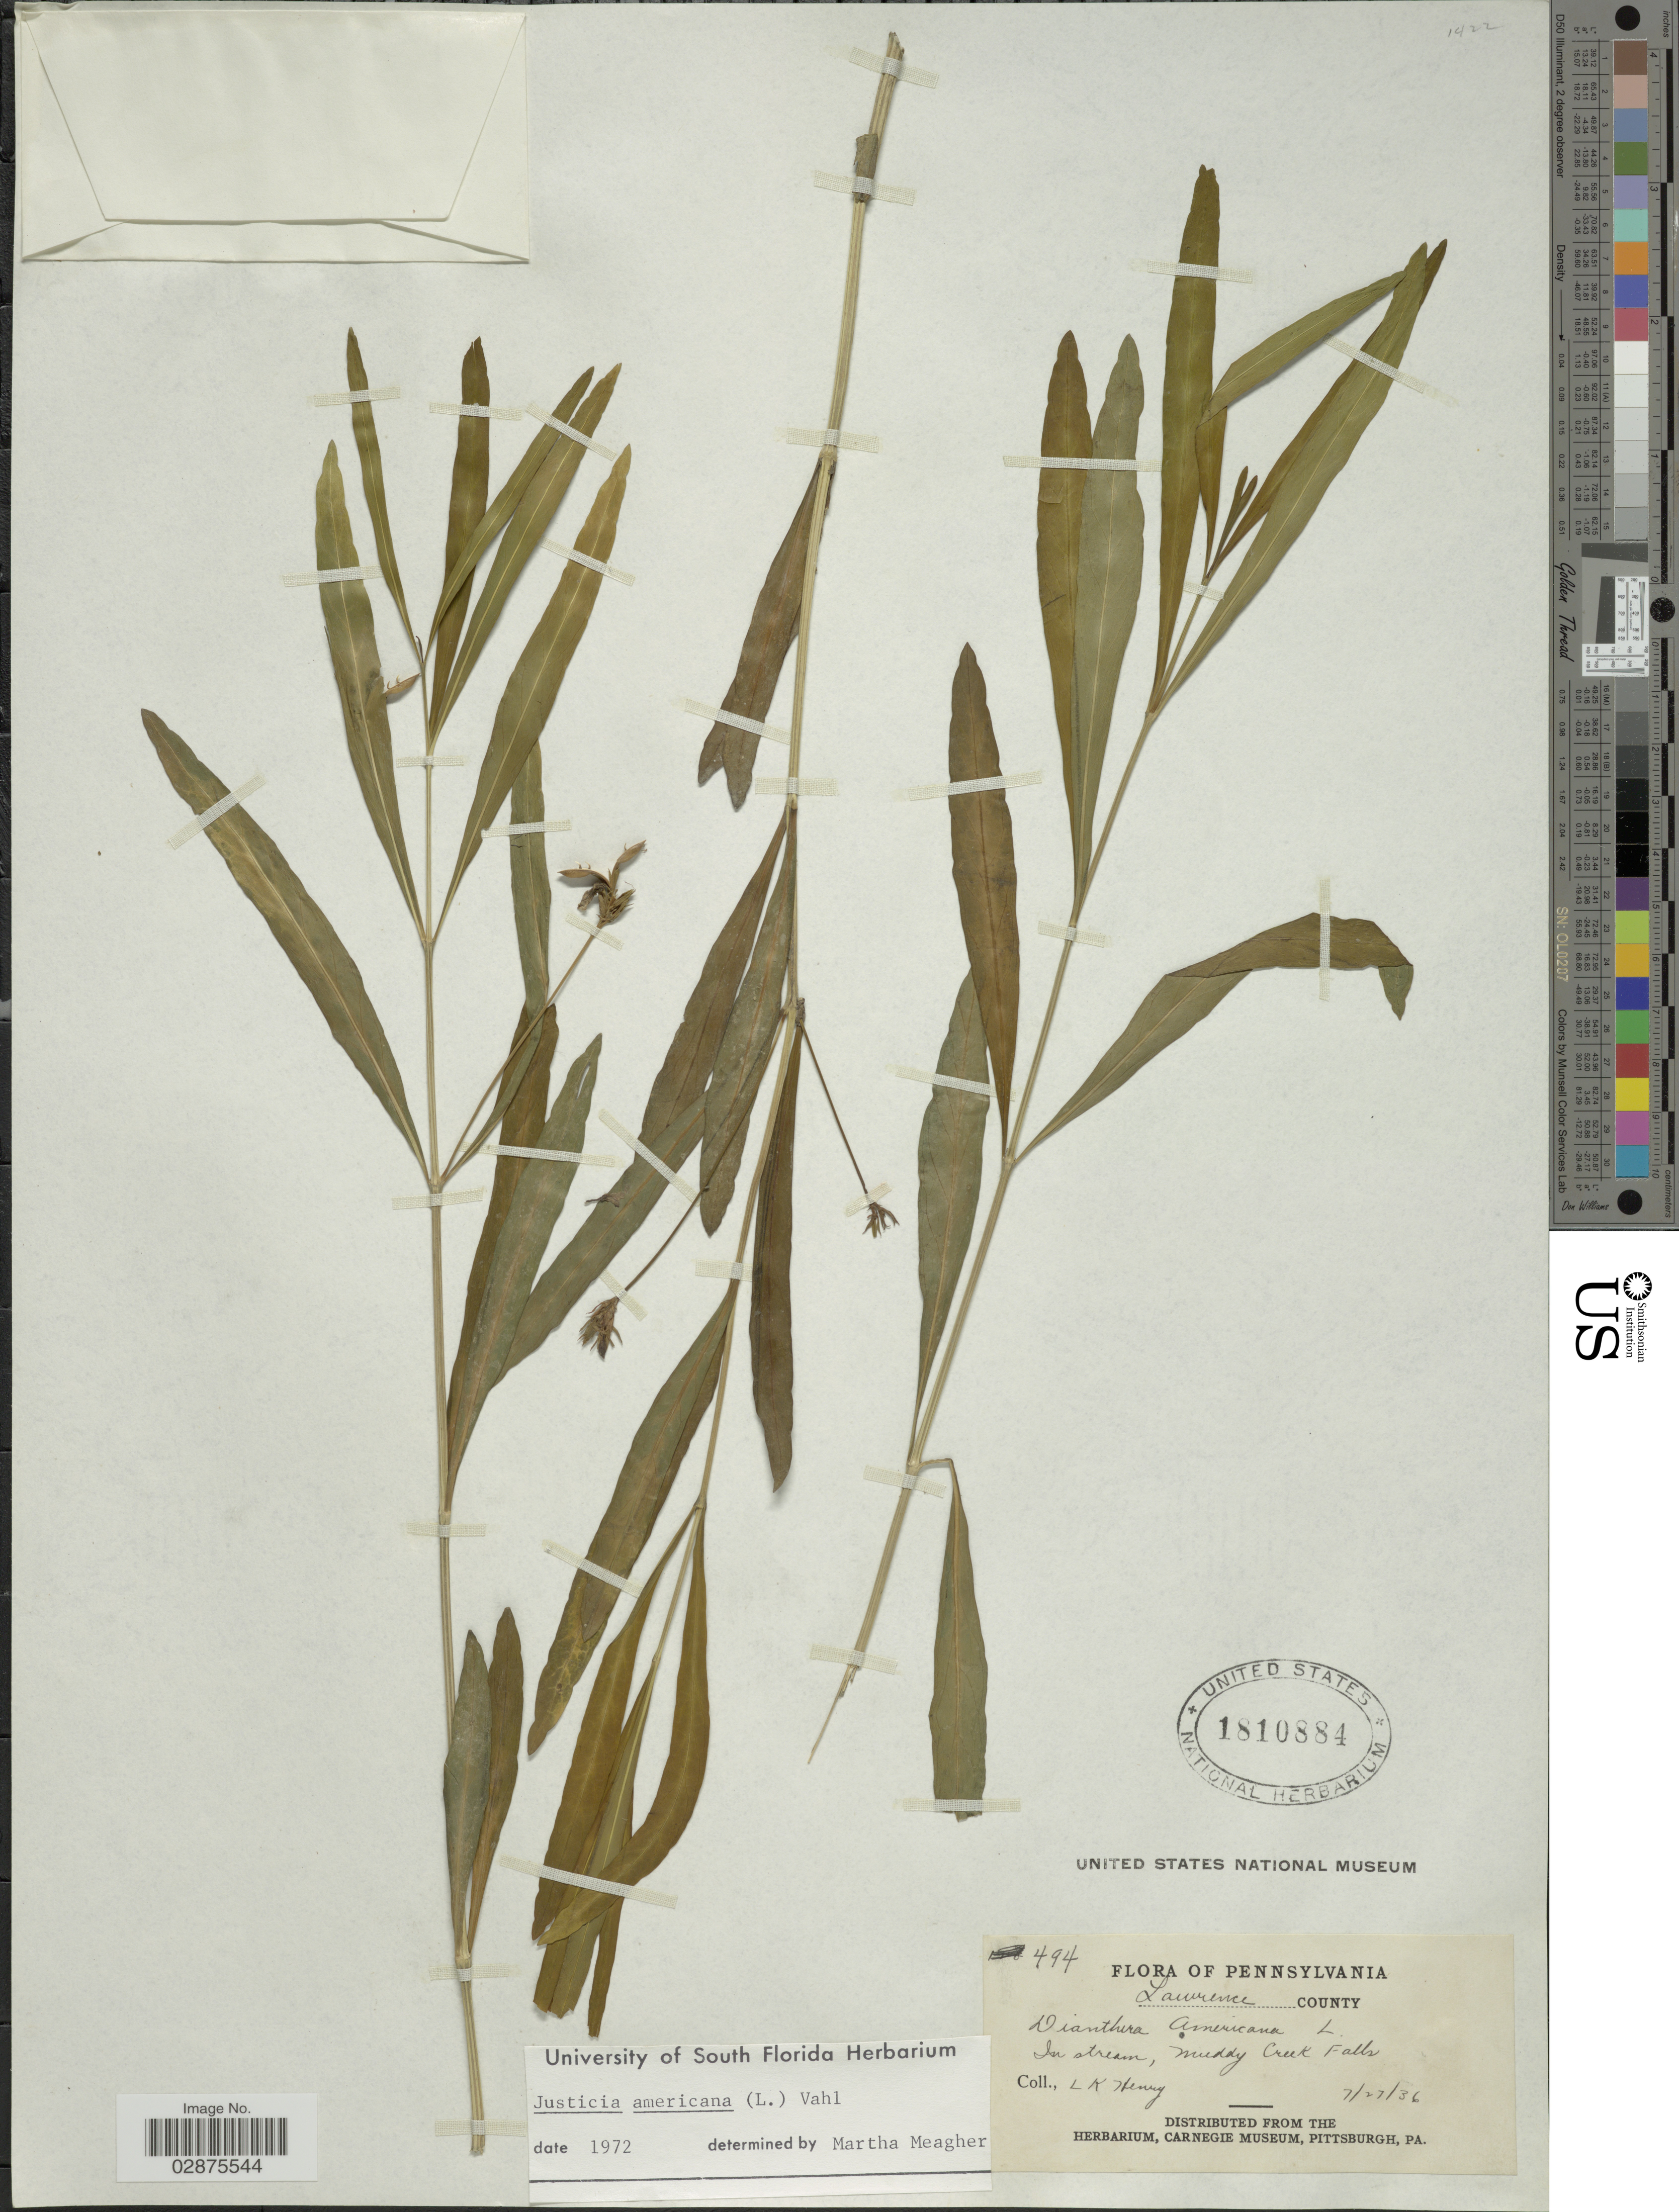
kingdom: Plantae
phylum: Tracheophyta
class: Magnoliopsida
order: Lamiales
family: Acanthaceae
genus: Justicia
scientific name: Justicia americana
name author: (L.) Vahl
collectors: L. K. Henry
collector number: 494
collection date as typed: Transcribed d/m/y: 27/7/36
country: United States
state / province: Pennsylvania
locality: Lawrence County. In stream,Muddy Creek Falls.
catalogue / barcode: US 1810884